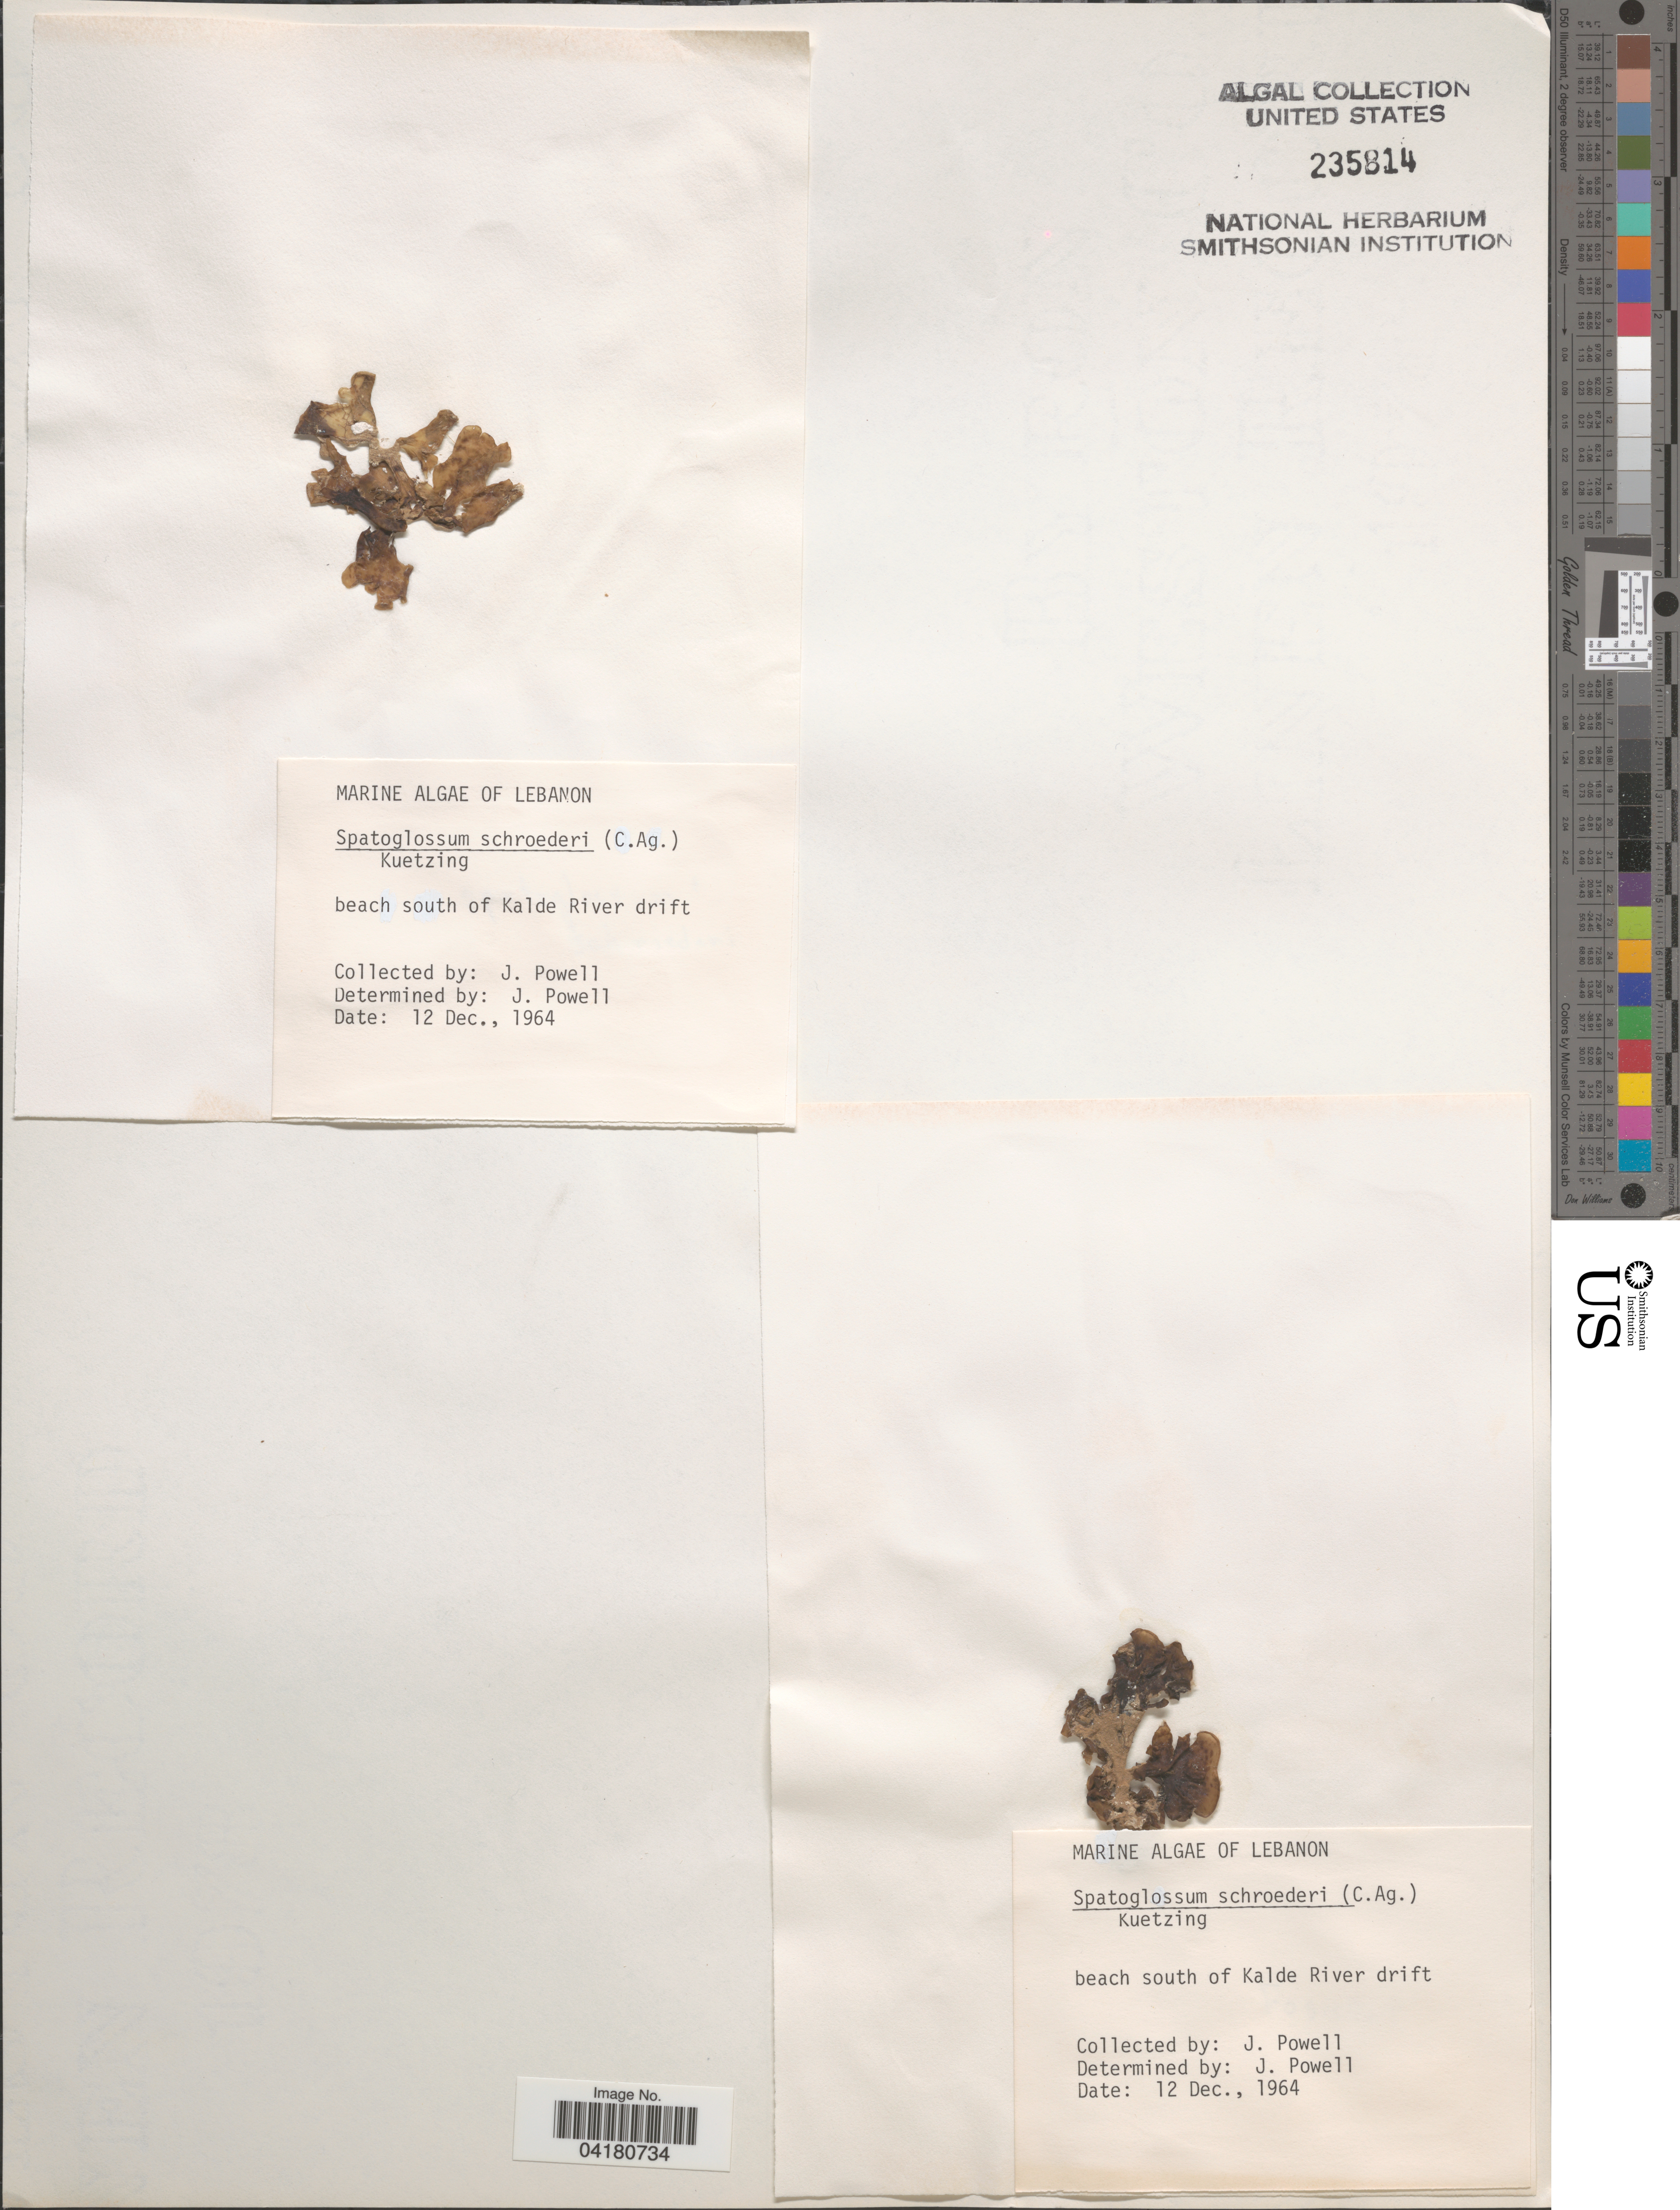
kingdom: Chromista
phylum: Ochrophyta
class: Phaeophyceae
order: Dictyotales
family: Dictyotaceae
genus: Spatoglossum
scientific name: Spatoglossum schroederi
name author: (C. Agardh) Kütz.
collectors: J. Powell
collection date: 1964-12-12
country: Lebanon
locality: Beach south of Kalde River drift.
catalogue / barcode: US 235814